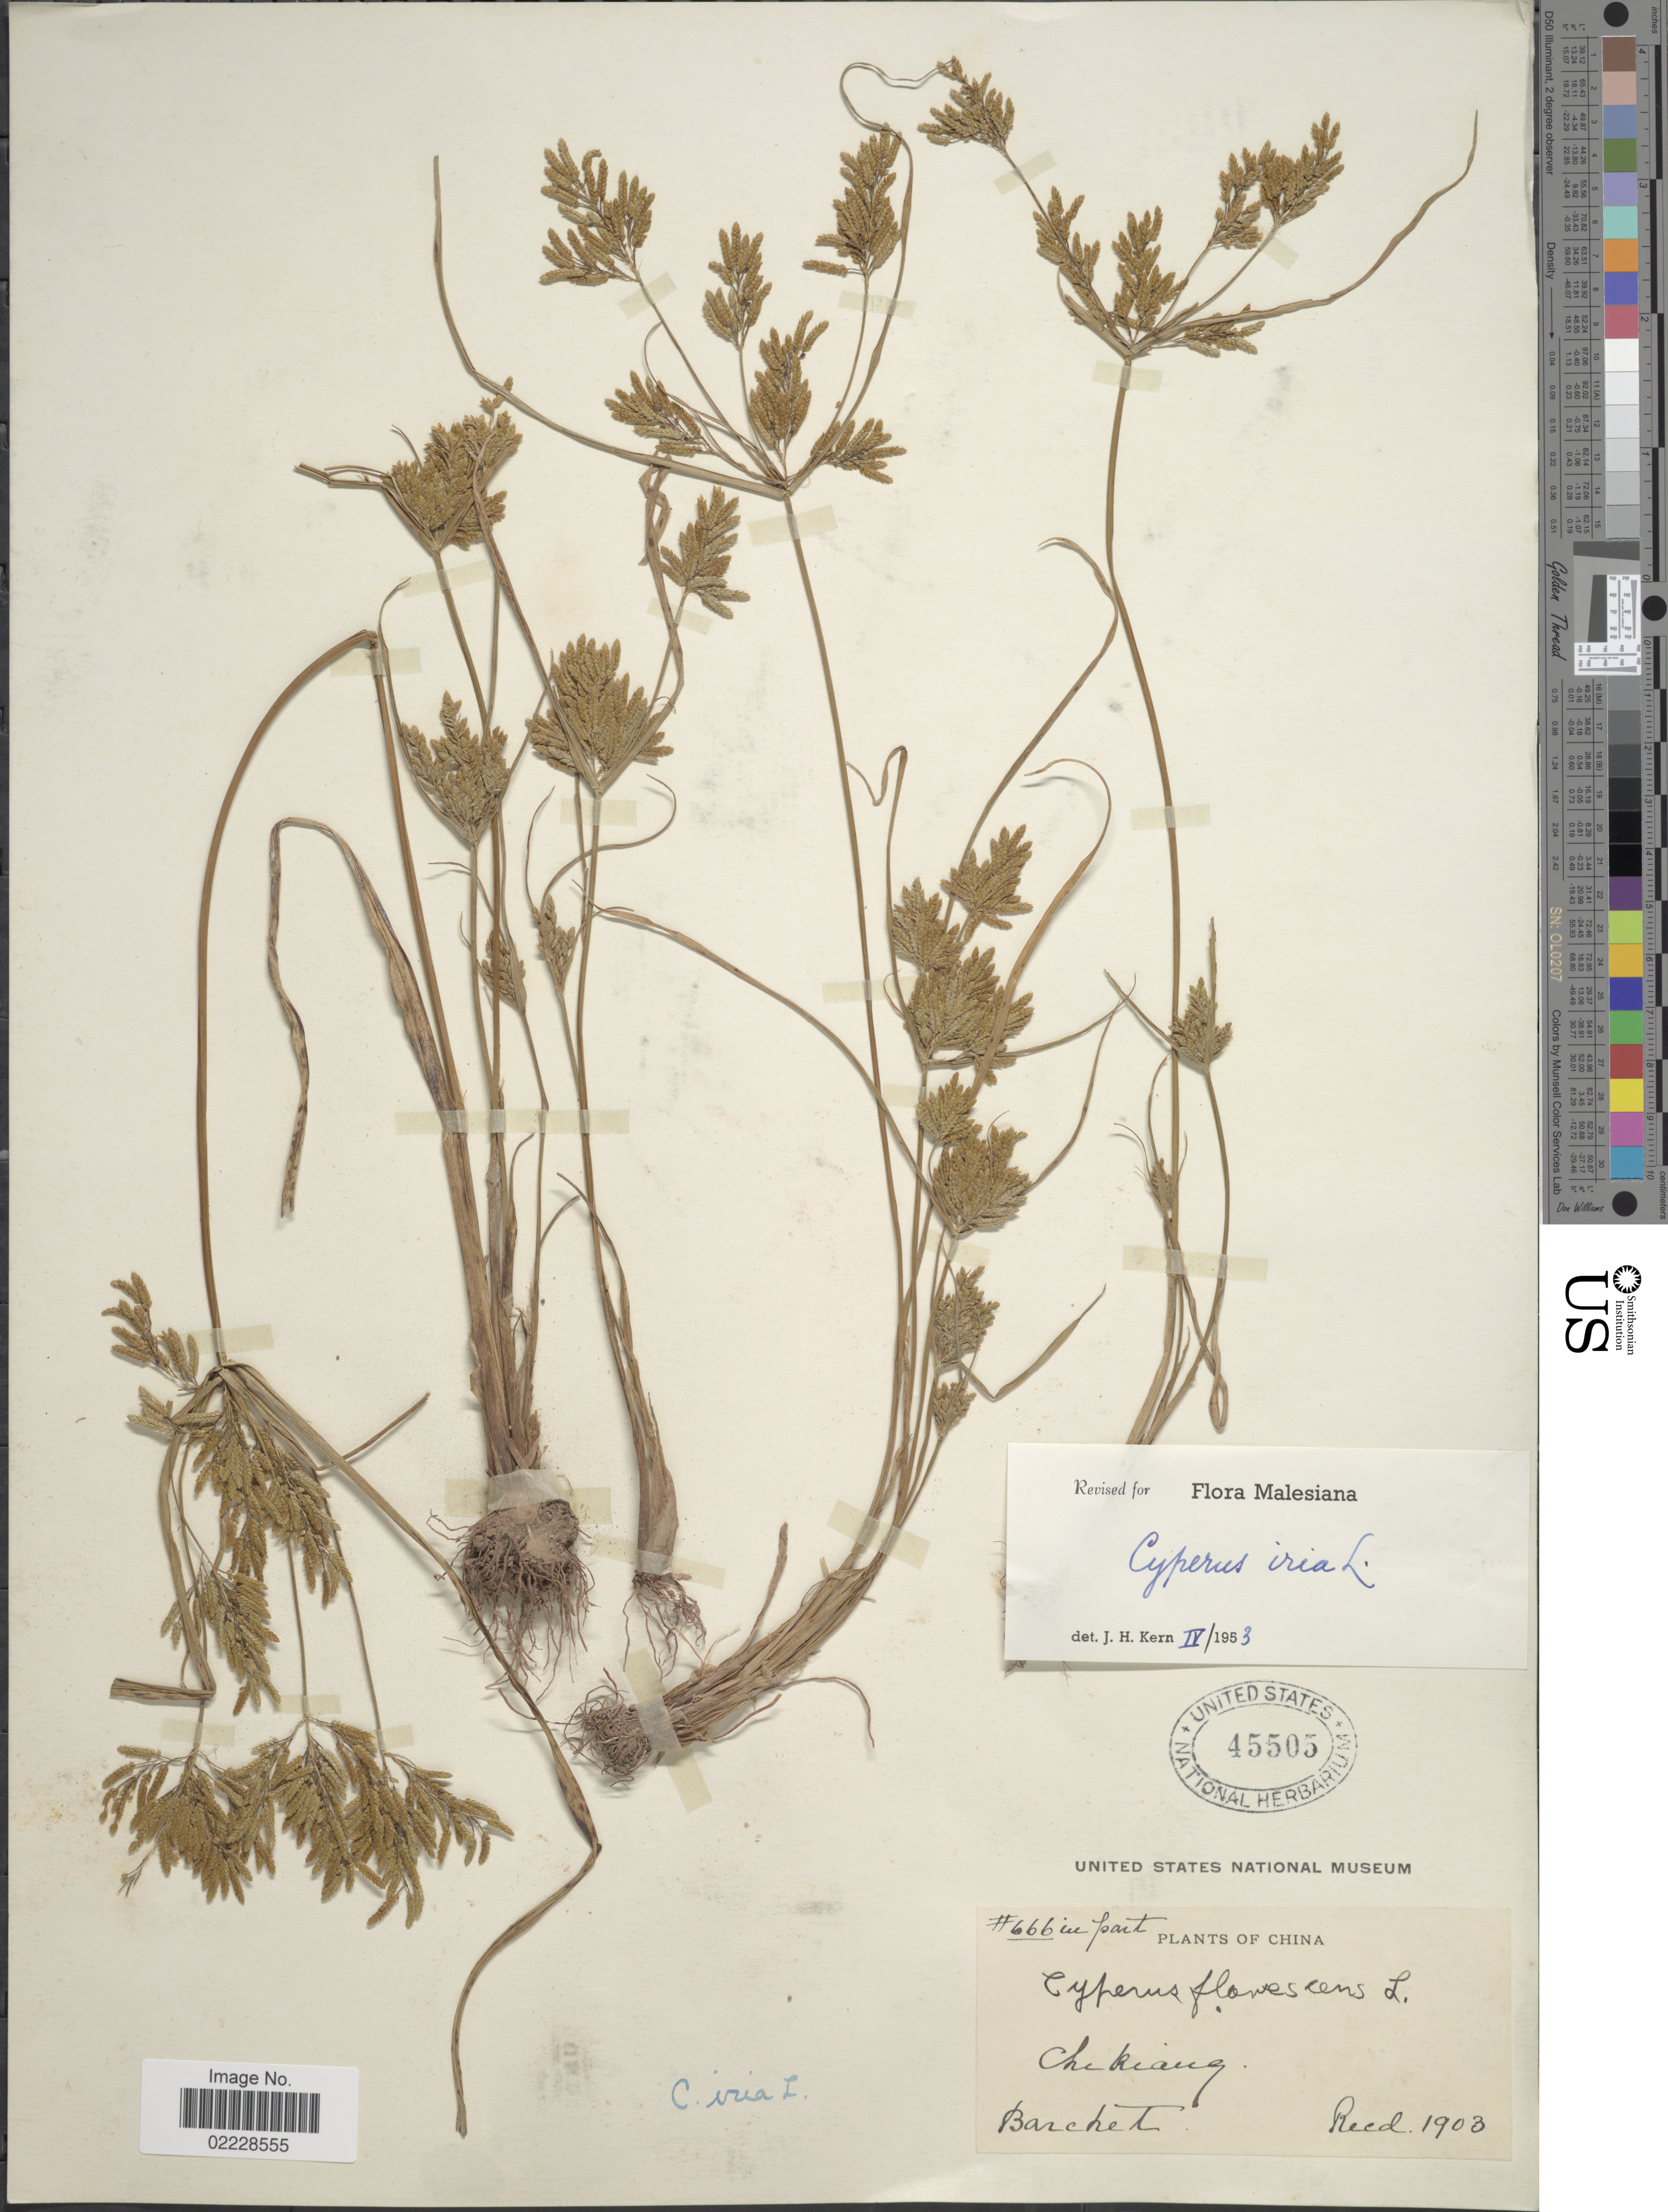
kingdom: Plantae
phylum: Tracheophyta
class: Liliopsida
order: Poales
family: Cyperaceae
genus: Cyperus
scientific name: Cyperus iria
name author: L.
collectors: Barchet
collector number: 666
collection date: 1903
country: China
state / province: Zhejiang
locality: China, Chekiang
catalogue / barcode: US 45505